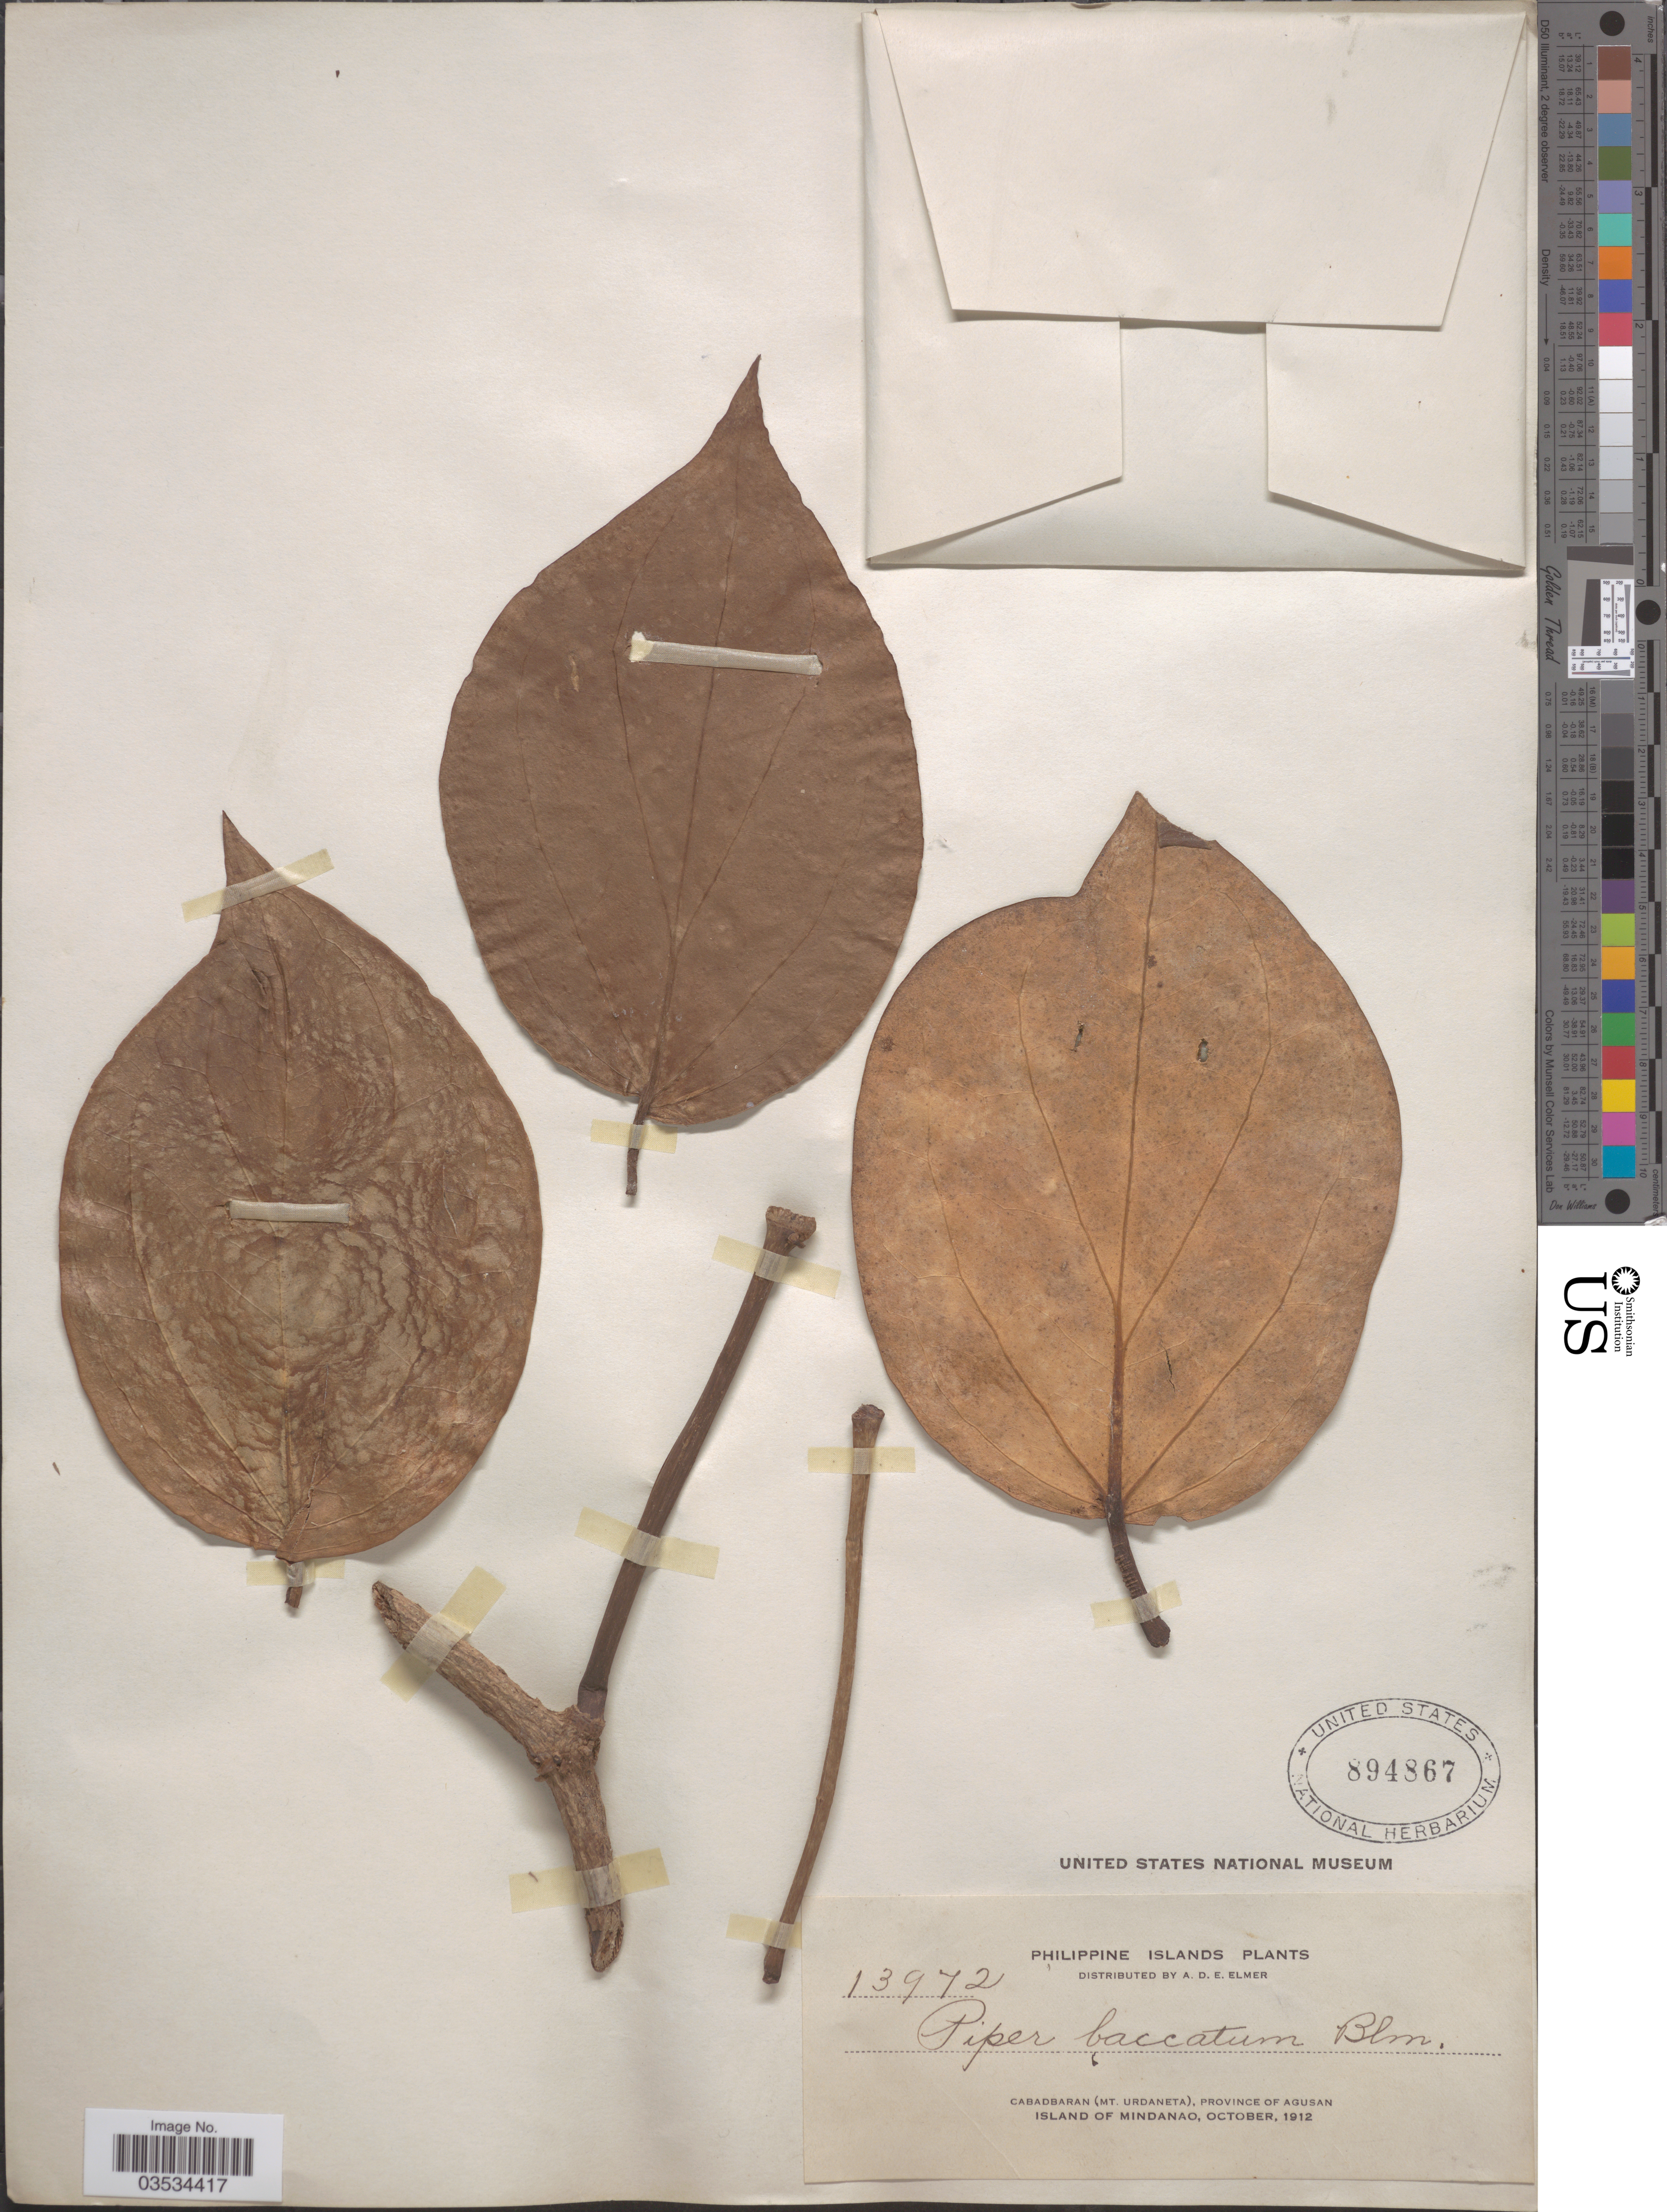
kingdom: Plantae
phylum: Tracheophyta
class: Magnoliopsida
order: Piperales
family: Piperaceae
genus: Piper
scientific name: Piper baccatum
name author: Blume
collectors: A. D. E. Elmer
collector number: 13972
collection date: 1912-10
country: Philippines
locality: Philippine Islands. Cabadbaran (Mt. Urdaneta), Province of Agusan. Island of Mindanao.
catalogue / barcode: US 894867